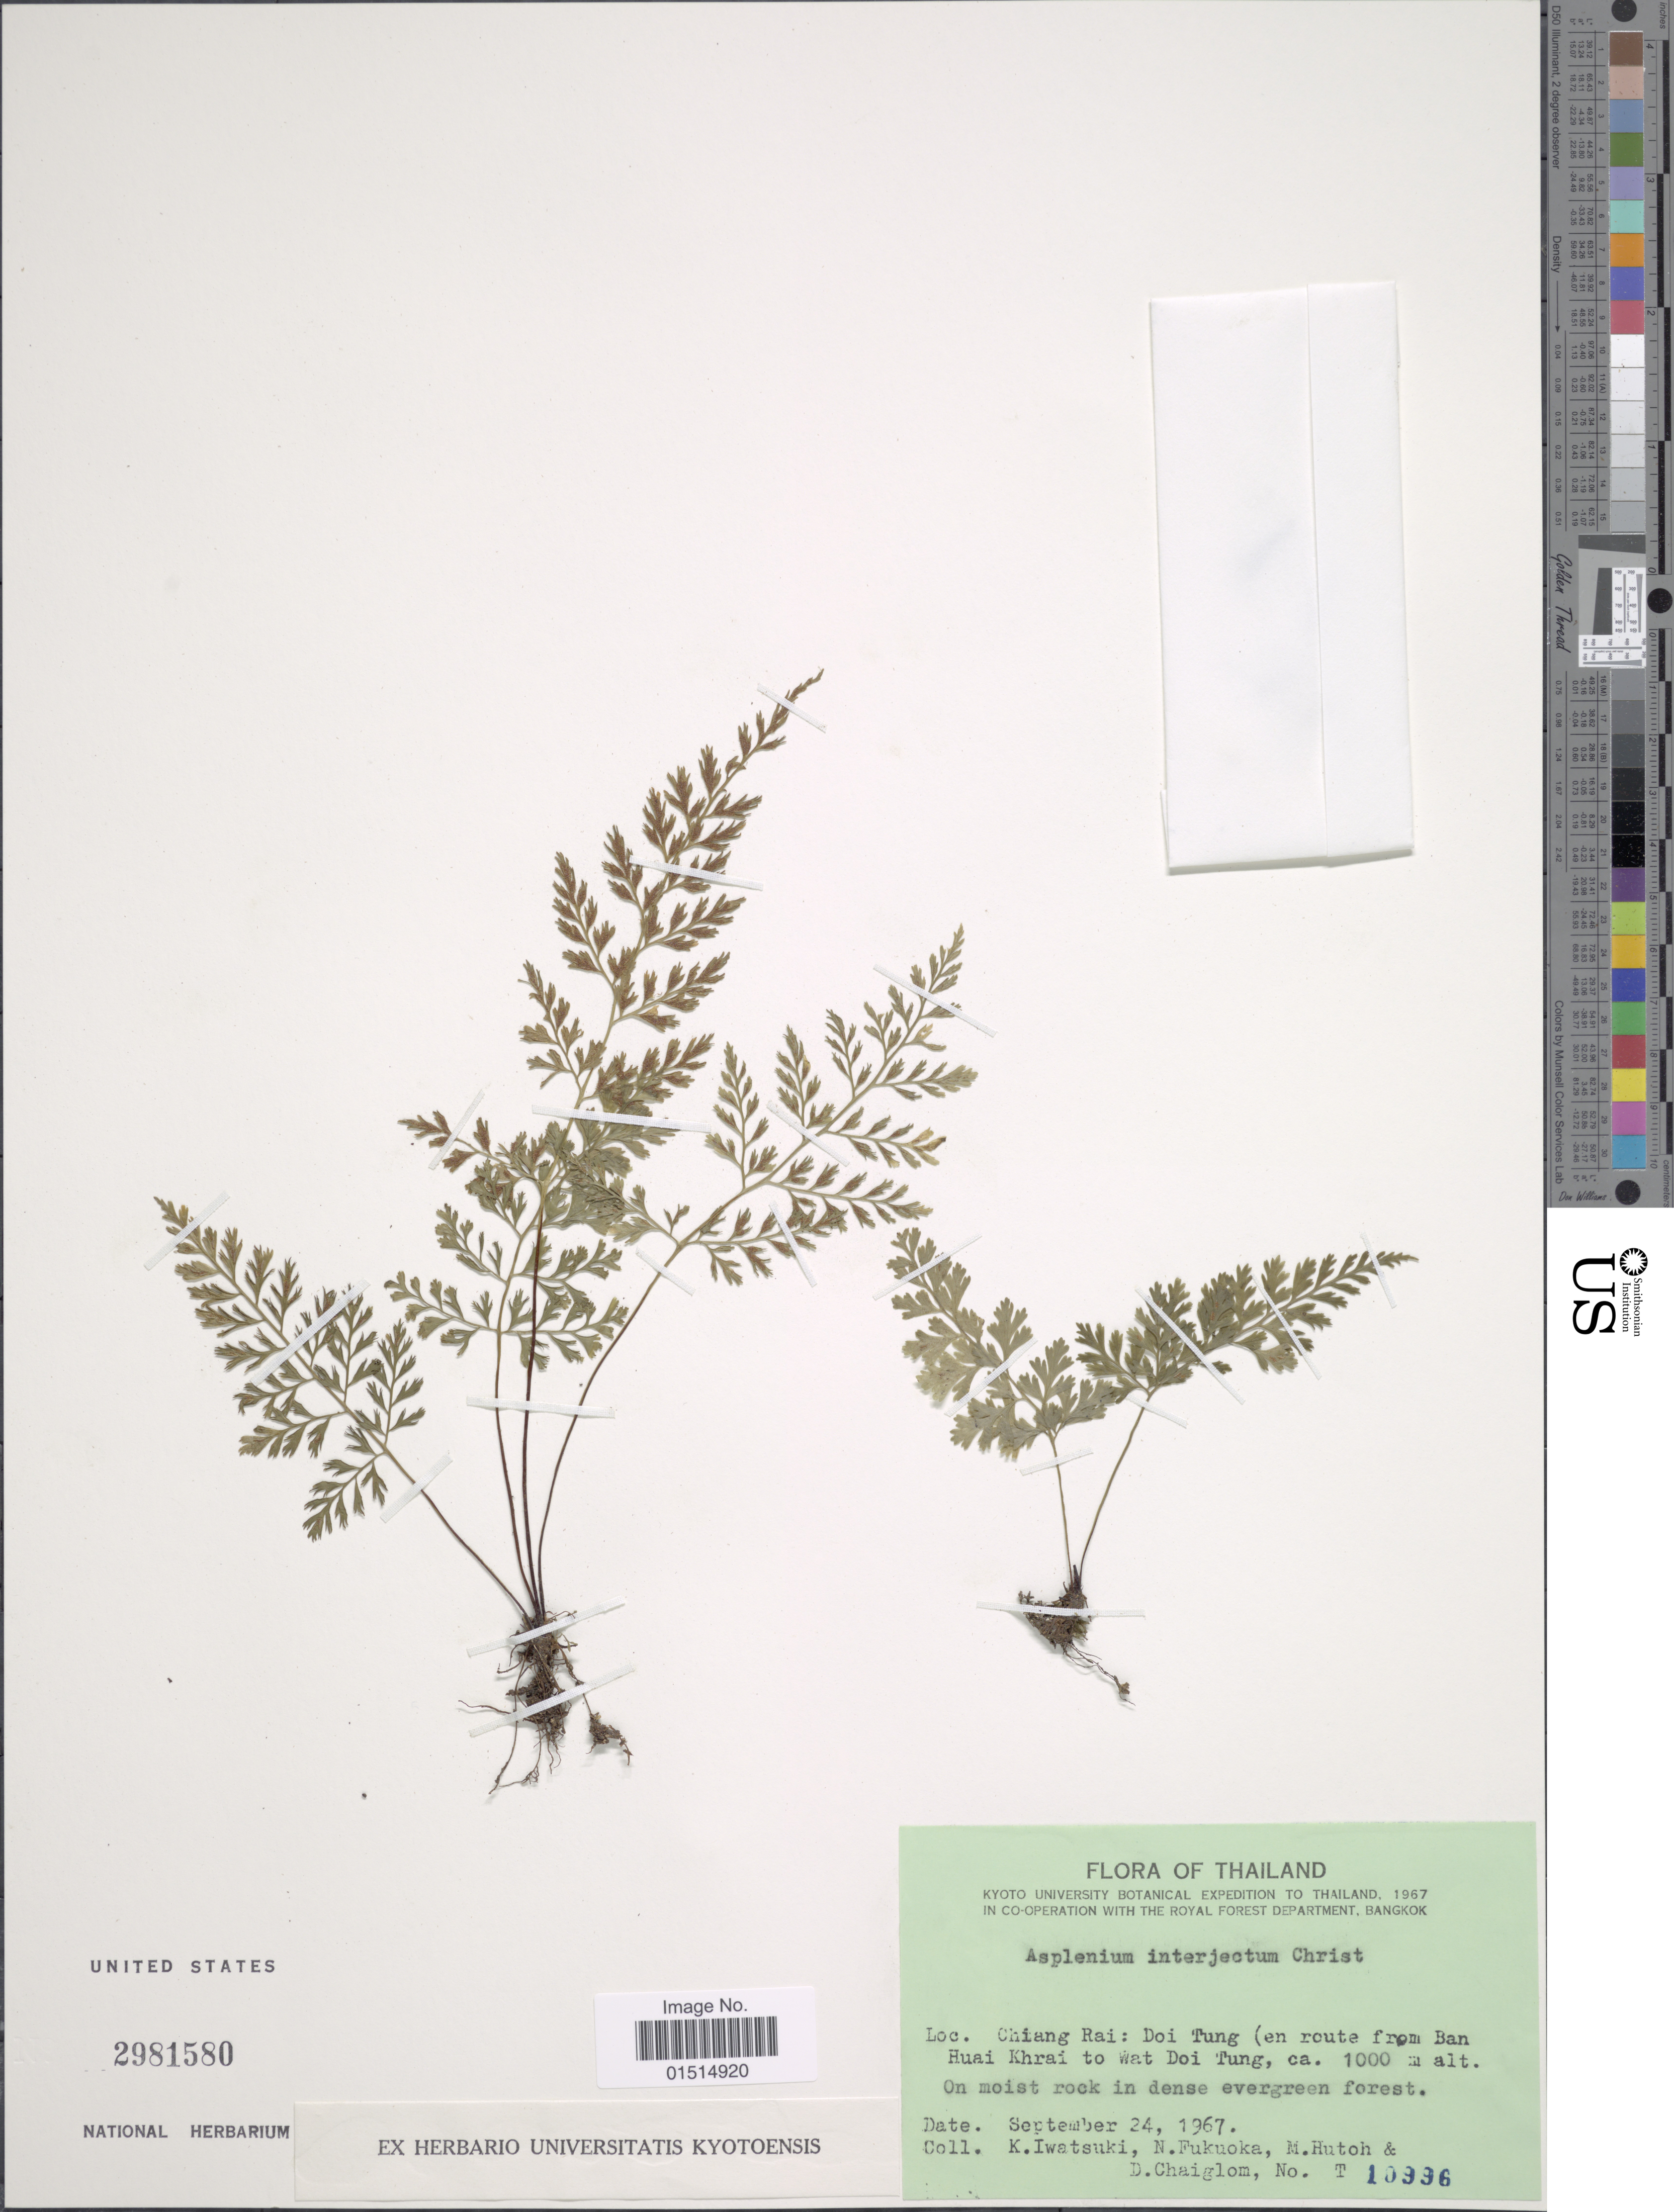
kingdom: Plantae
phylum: Tracheophyta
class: Polypodiopsida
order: Polypodiales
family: Aspleniaceae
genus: Asplenium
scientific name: Asplenium interjectum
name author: Christ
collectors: K. Iwatsuki, N. Fukuoka, M. Hutch & D. Chaiglom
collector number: T10996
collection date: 1967-09-24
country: Thailand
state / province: Chiang Rai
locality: Doi Tung (en route from Ban Huai Khrai to Wat Doi Tung, on moist rock in dense evergreen forest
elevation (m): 1000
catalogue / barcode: US 2981580